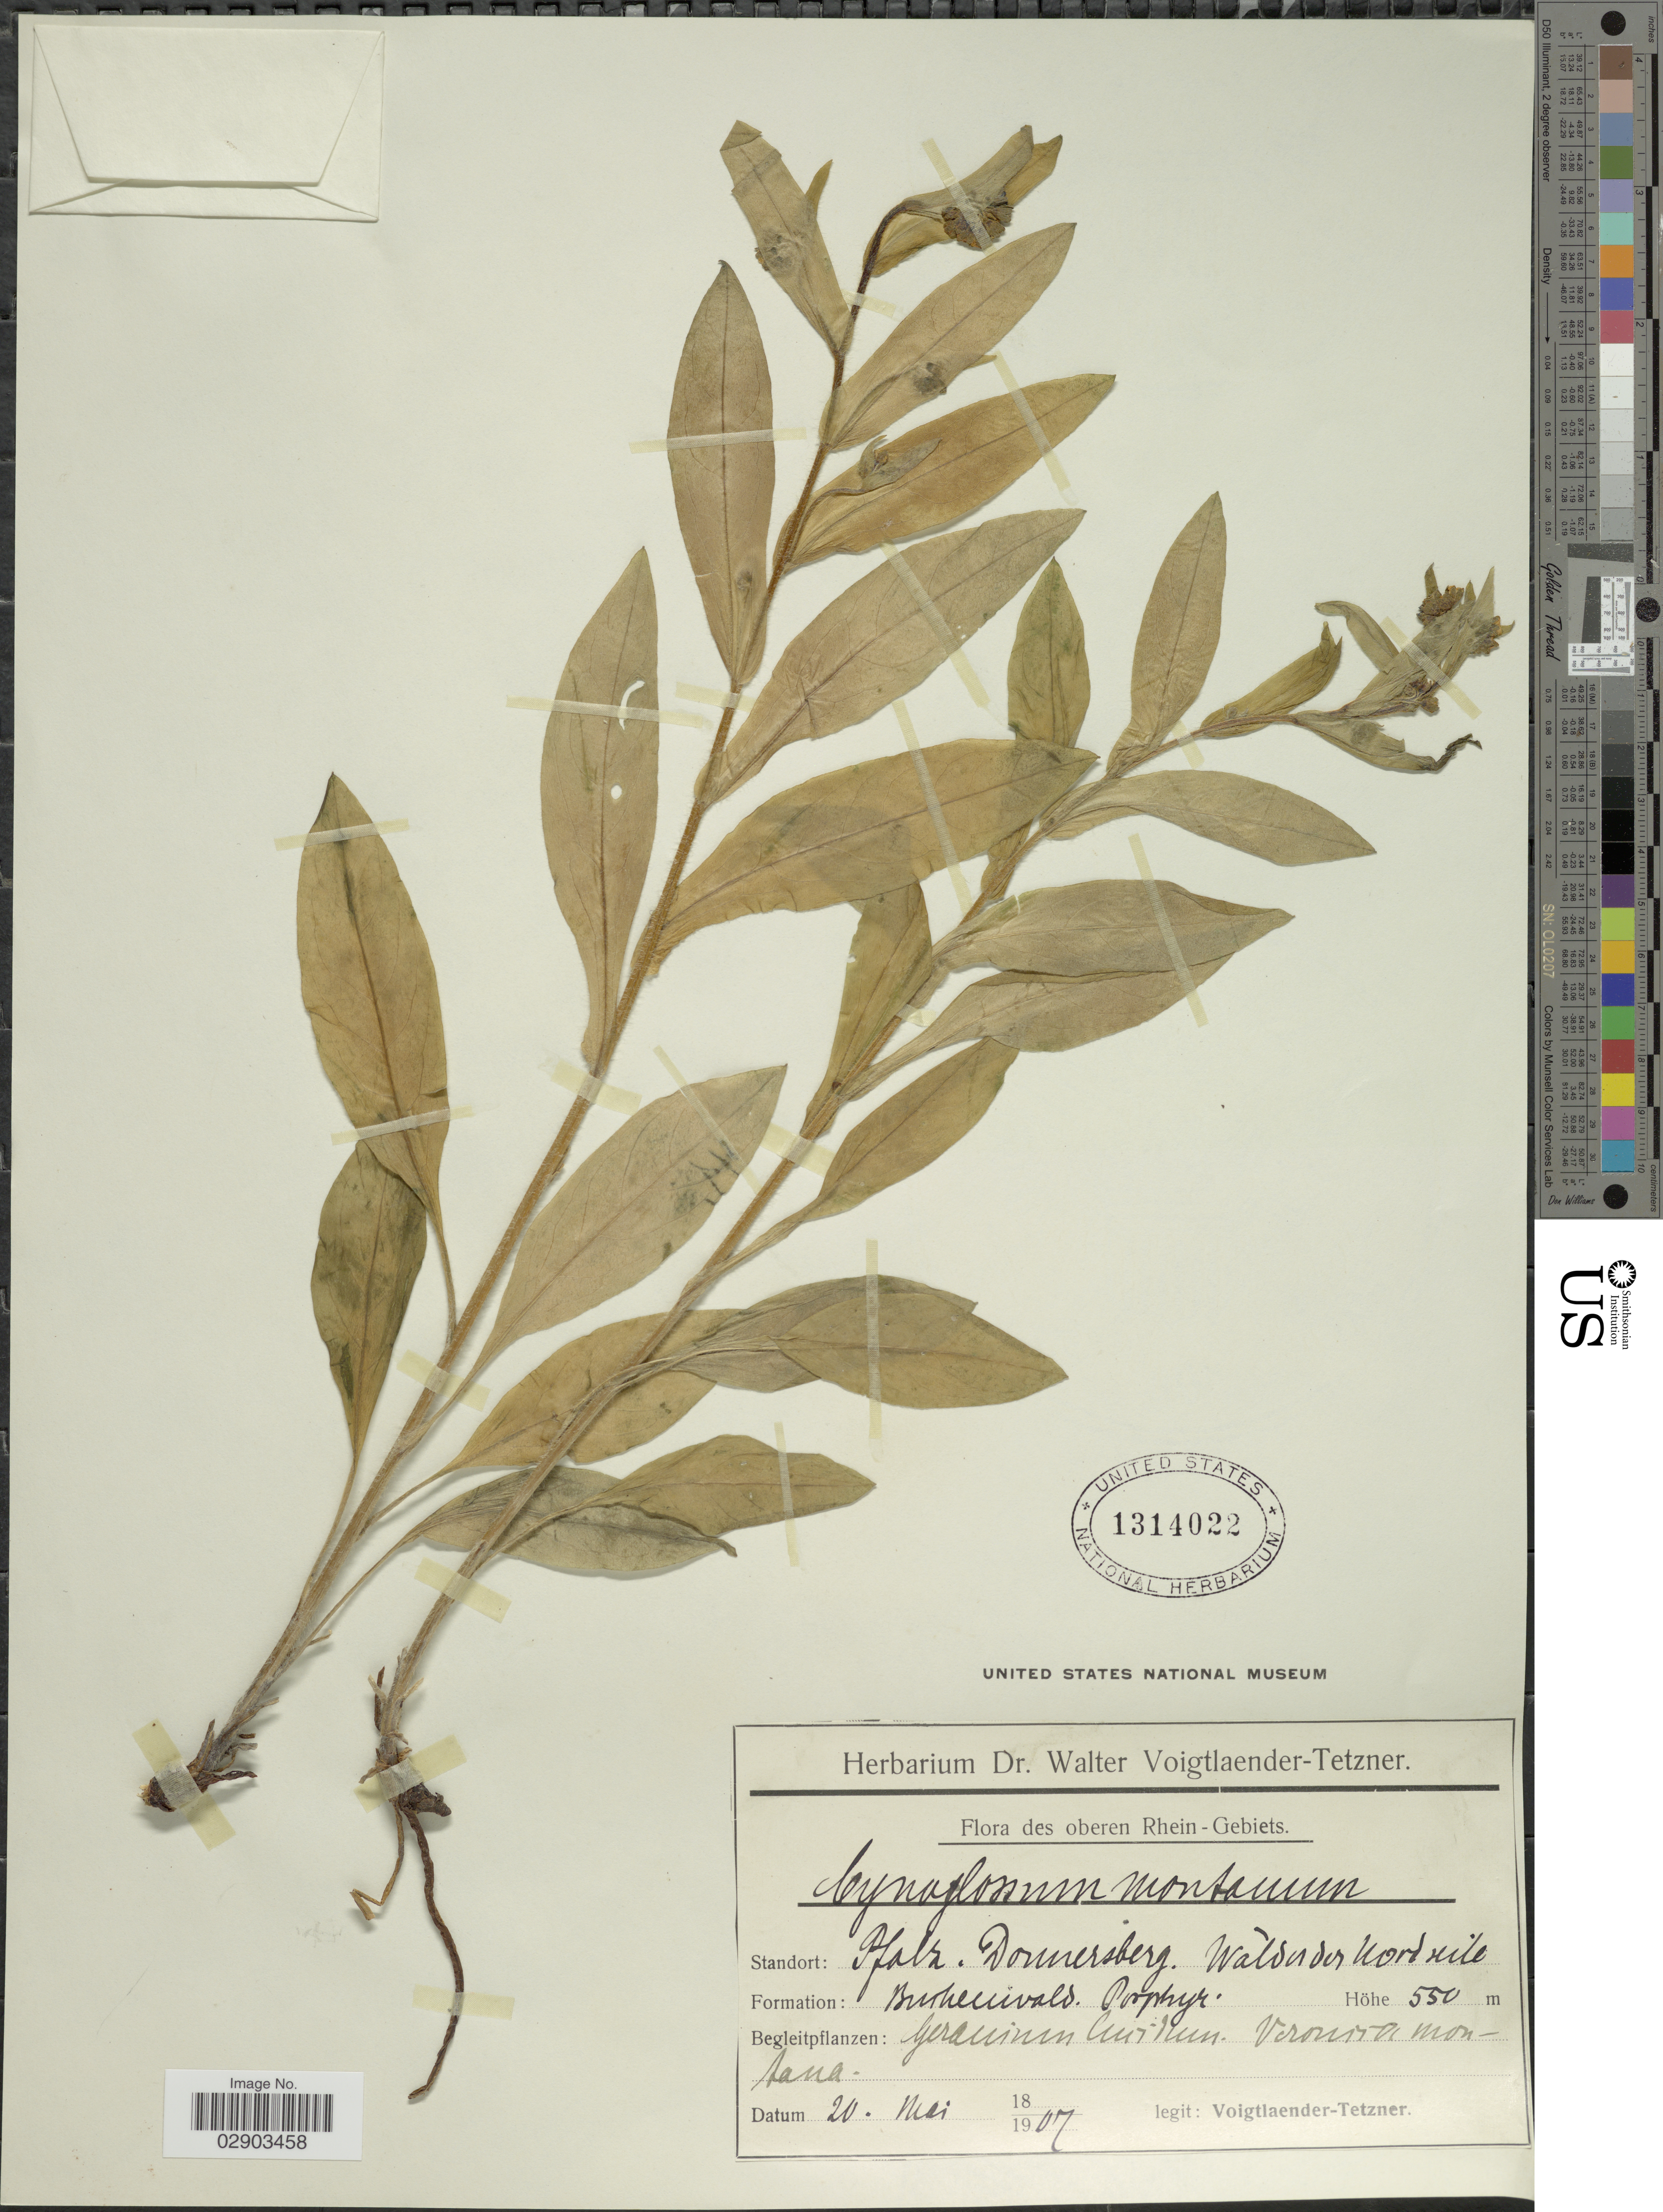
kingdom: Plantae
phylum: Tracheophyta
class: Magnoliopsida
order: Boraginales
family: Boraginaceae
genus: Cynoglossum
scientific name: Cynoglossum montanum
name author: L.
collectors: W. Voigtlander-Tetzner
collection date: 1907-05-20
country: Germany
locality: Oberen Rhein - Gebiets. Pfalz, Donnersberg Nord mile. [interpreted]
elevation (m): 550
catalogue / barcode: US 1314022